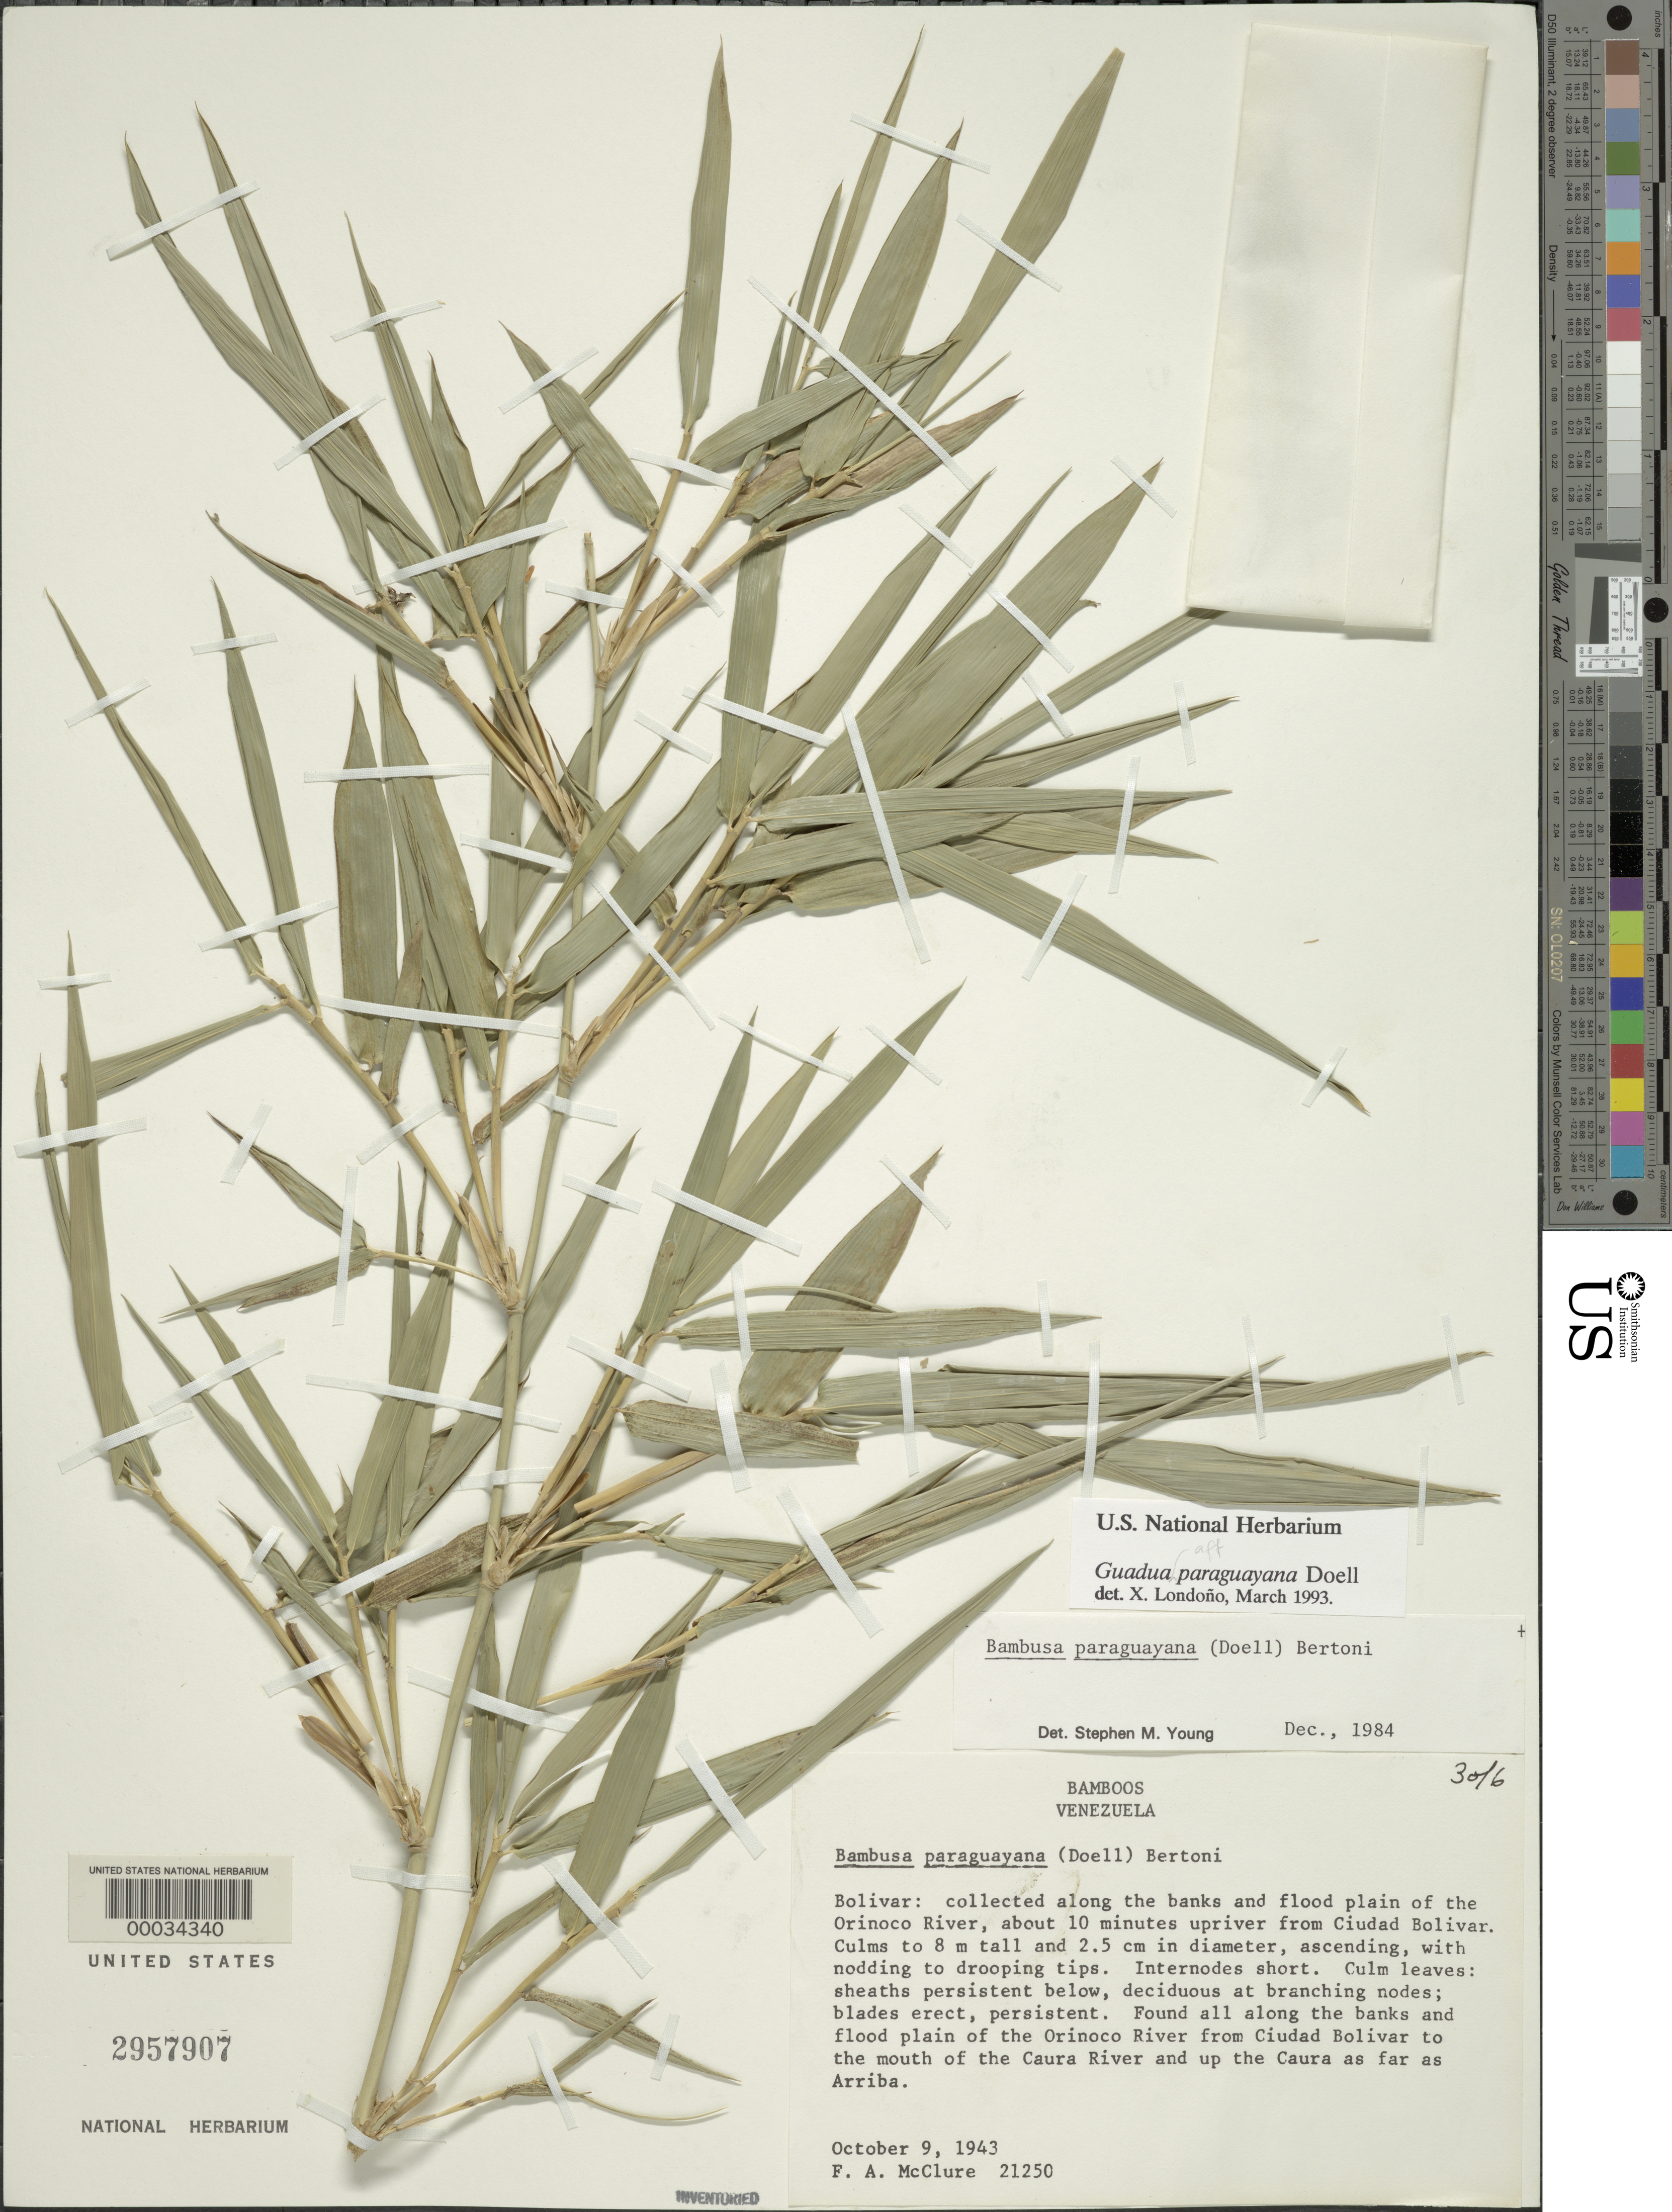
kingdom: Plantae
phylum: Tracheophyta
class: Liliopsida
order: Poales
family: Poaceae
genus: Guadua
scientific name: Guadua paraguayana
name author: Döll in Mart.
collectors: F. A. McClure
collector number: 21250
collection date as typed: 09 Oct 1943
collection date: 1943-10-09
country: Venezuela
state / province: Bolivar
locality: Orinoco river, ciudad bolivar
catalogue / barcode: US 2957907